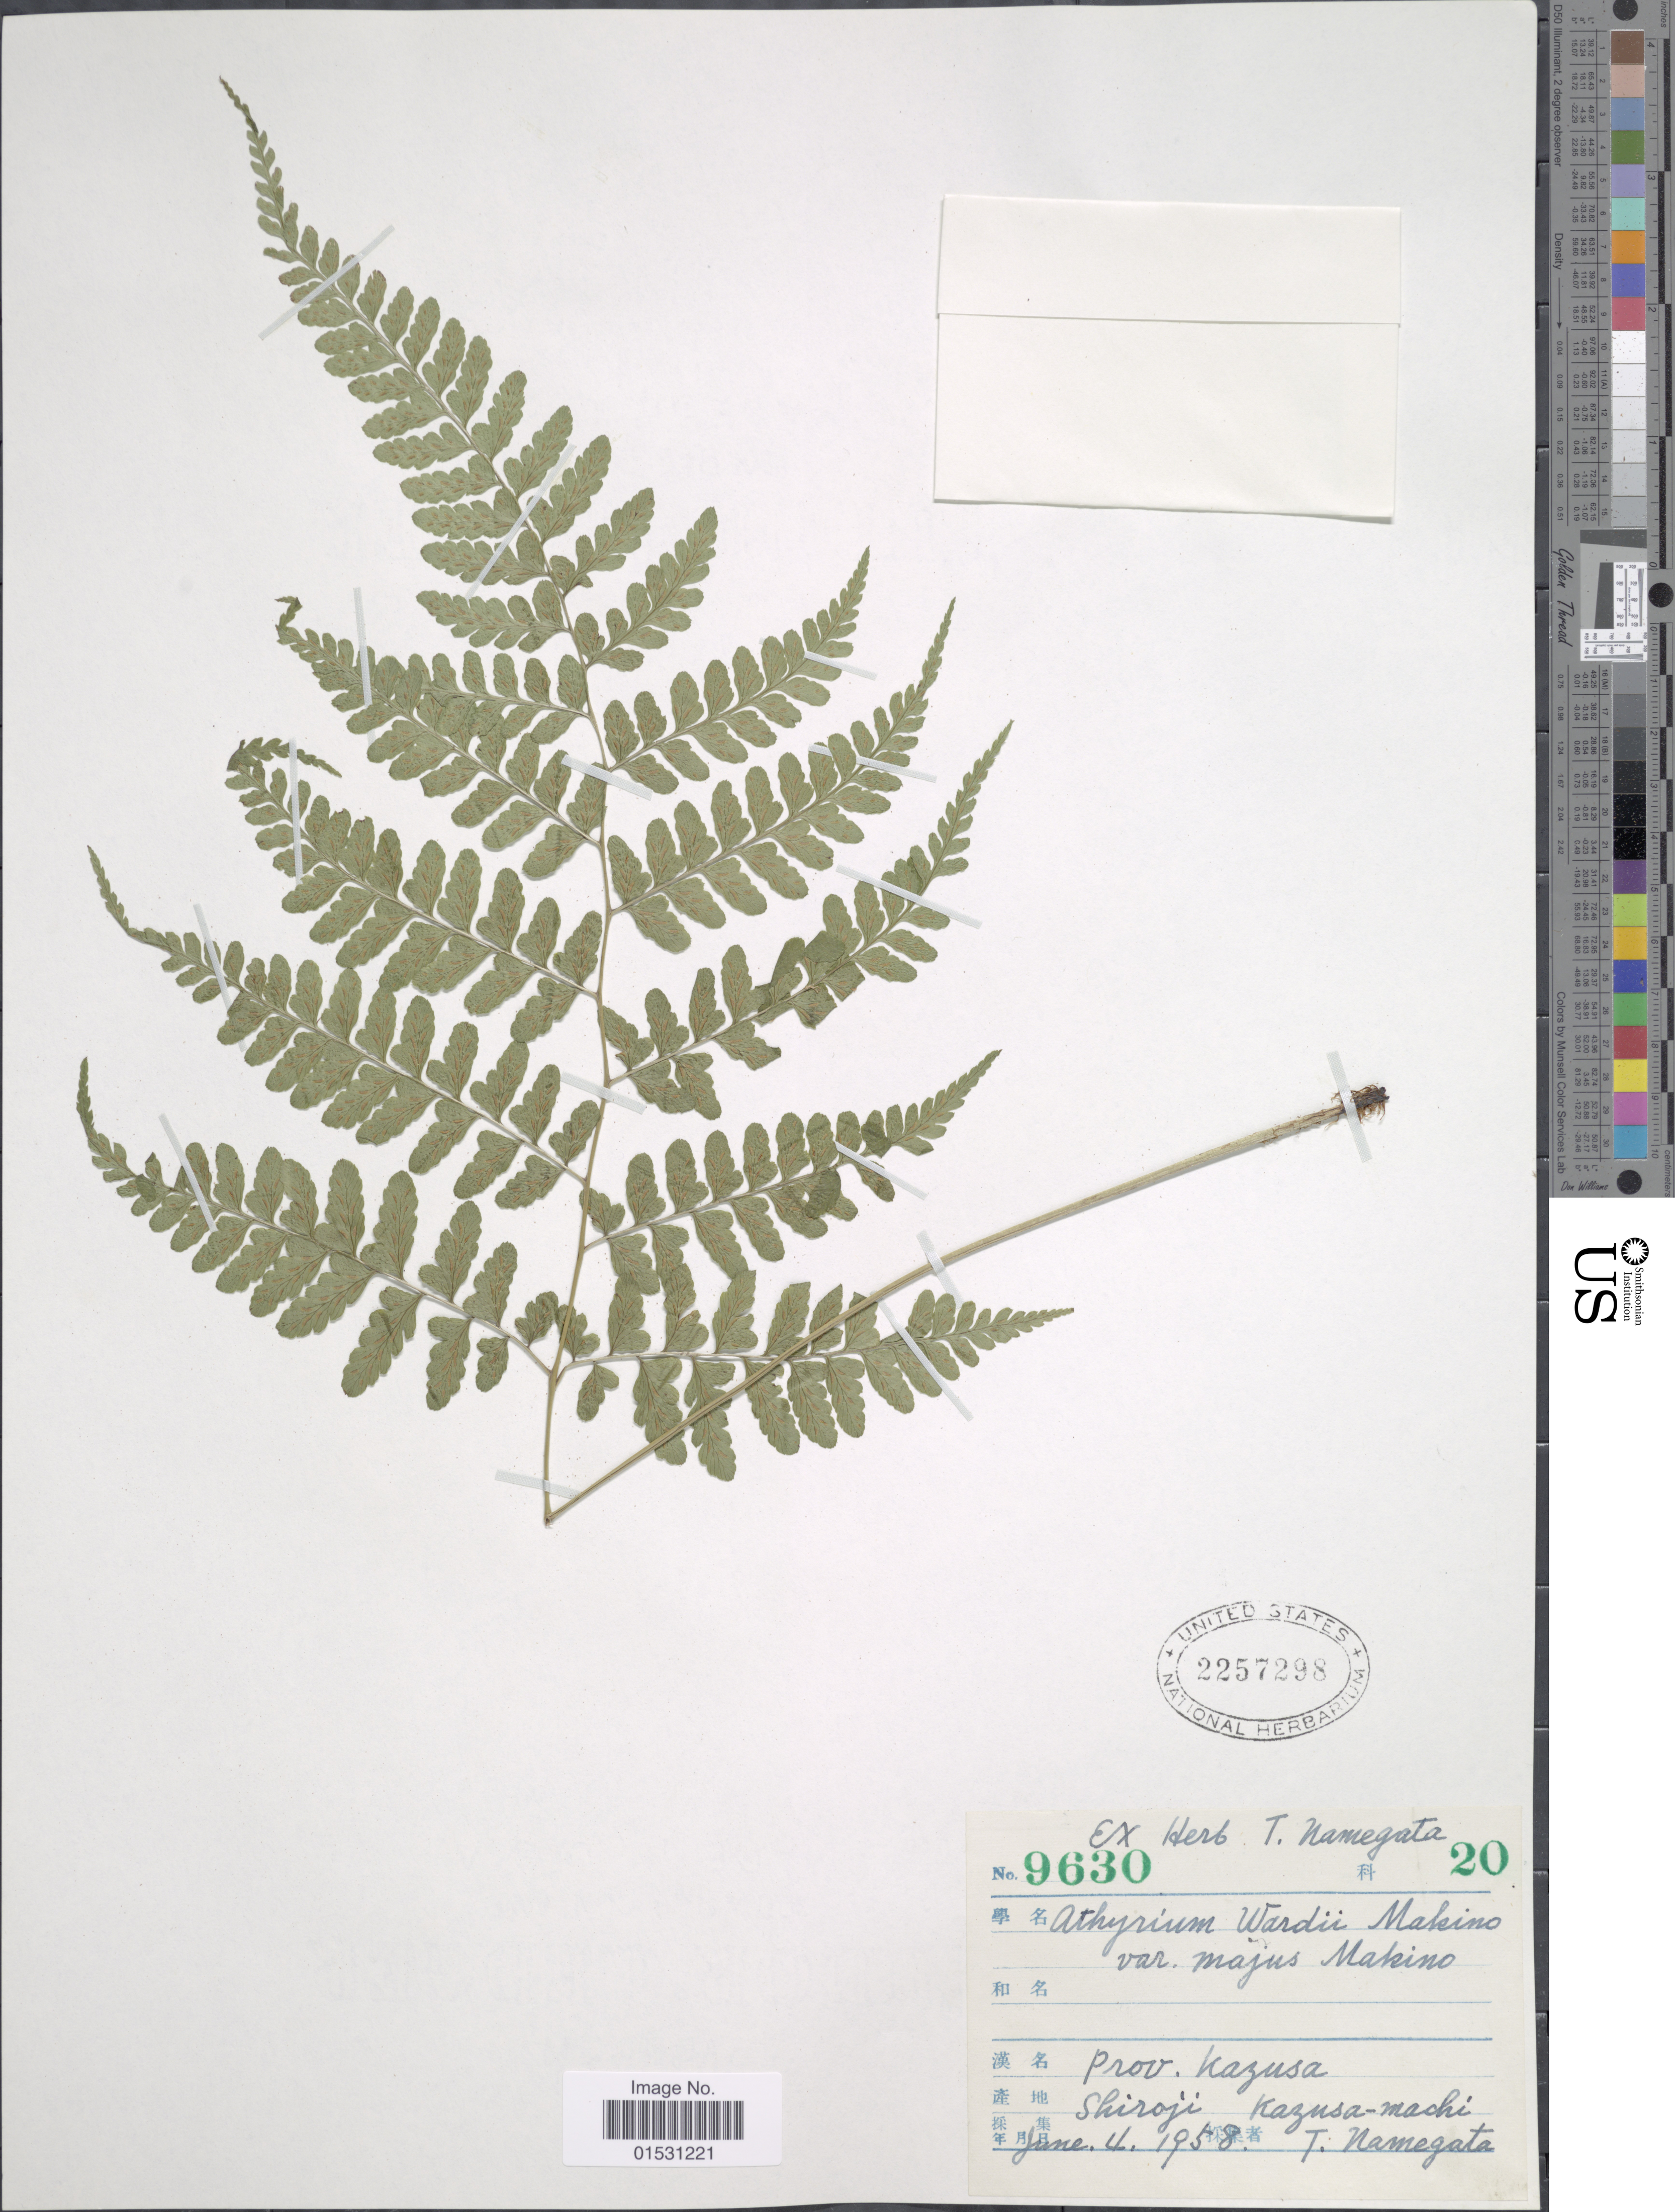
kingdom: Plantae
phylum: Tracheophyta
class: Polypodiopsida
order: Polypodiales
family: Athyriaceae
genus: Athyrium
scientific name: Athyrium wardii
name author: (Hook.) Makino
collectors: T. Namegata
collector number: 9630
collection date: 1958-06-04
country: Japan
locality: Prov. Kazusa. Shirogi. Kazusa-machi.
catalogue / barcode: US 2257298